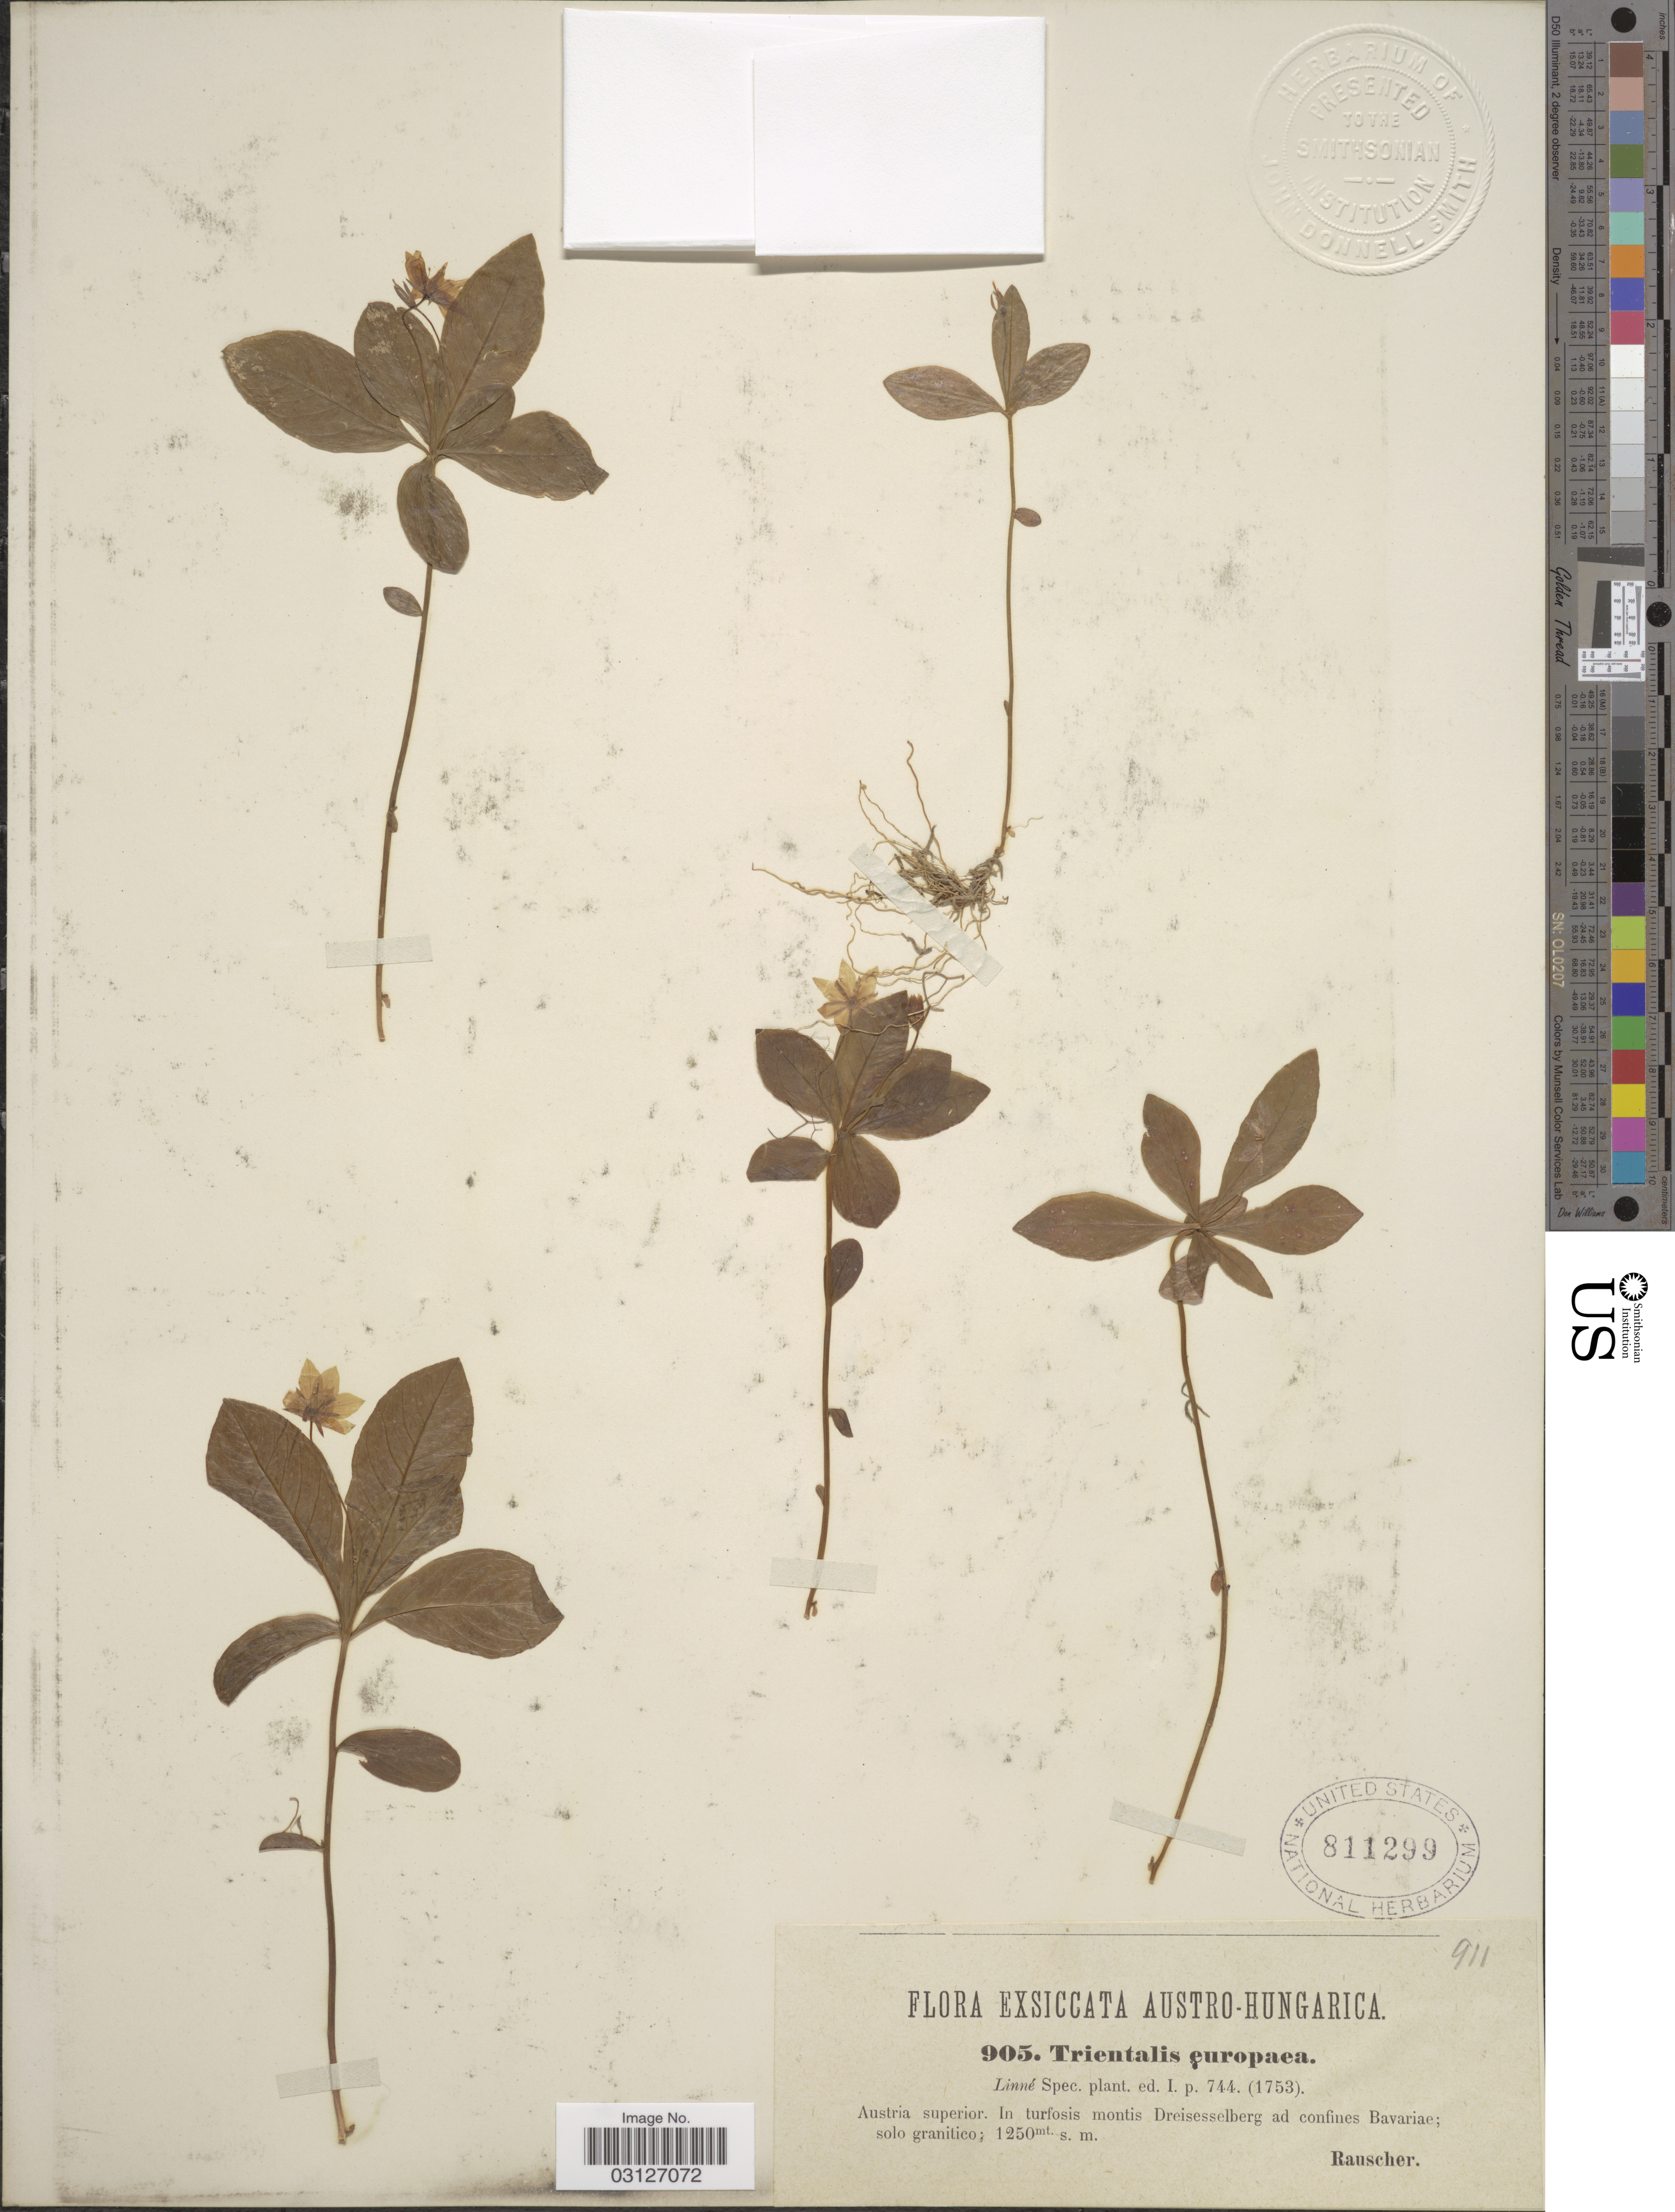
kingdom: Plantae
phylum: Tracheophyta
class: Magnoliopsida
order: Ericales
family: Primulaceae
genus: Trientalis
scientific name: Trientalis europaea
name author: L.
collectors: -. Rauscher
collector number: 905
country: Austria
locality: Austro-Hungarica. In turfosis montis Dreisselberg ad confines Bavariae.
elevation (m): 1250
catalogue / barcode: US 811299